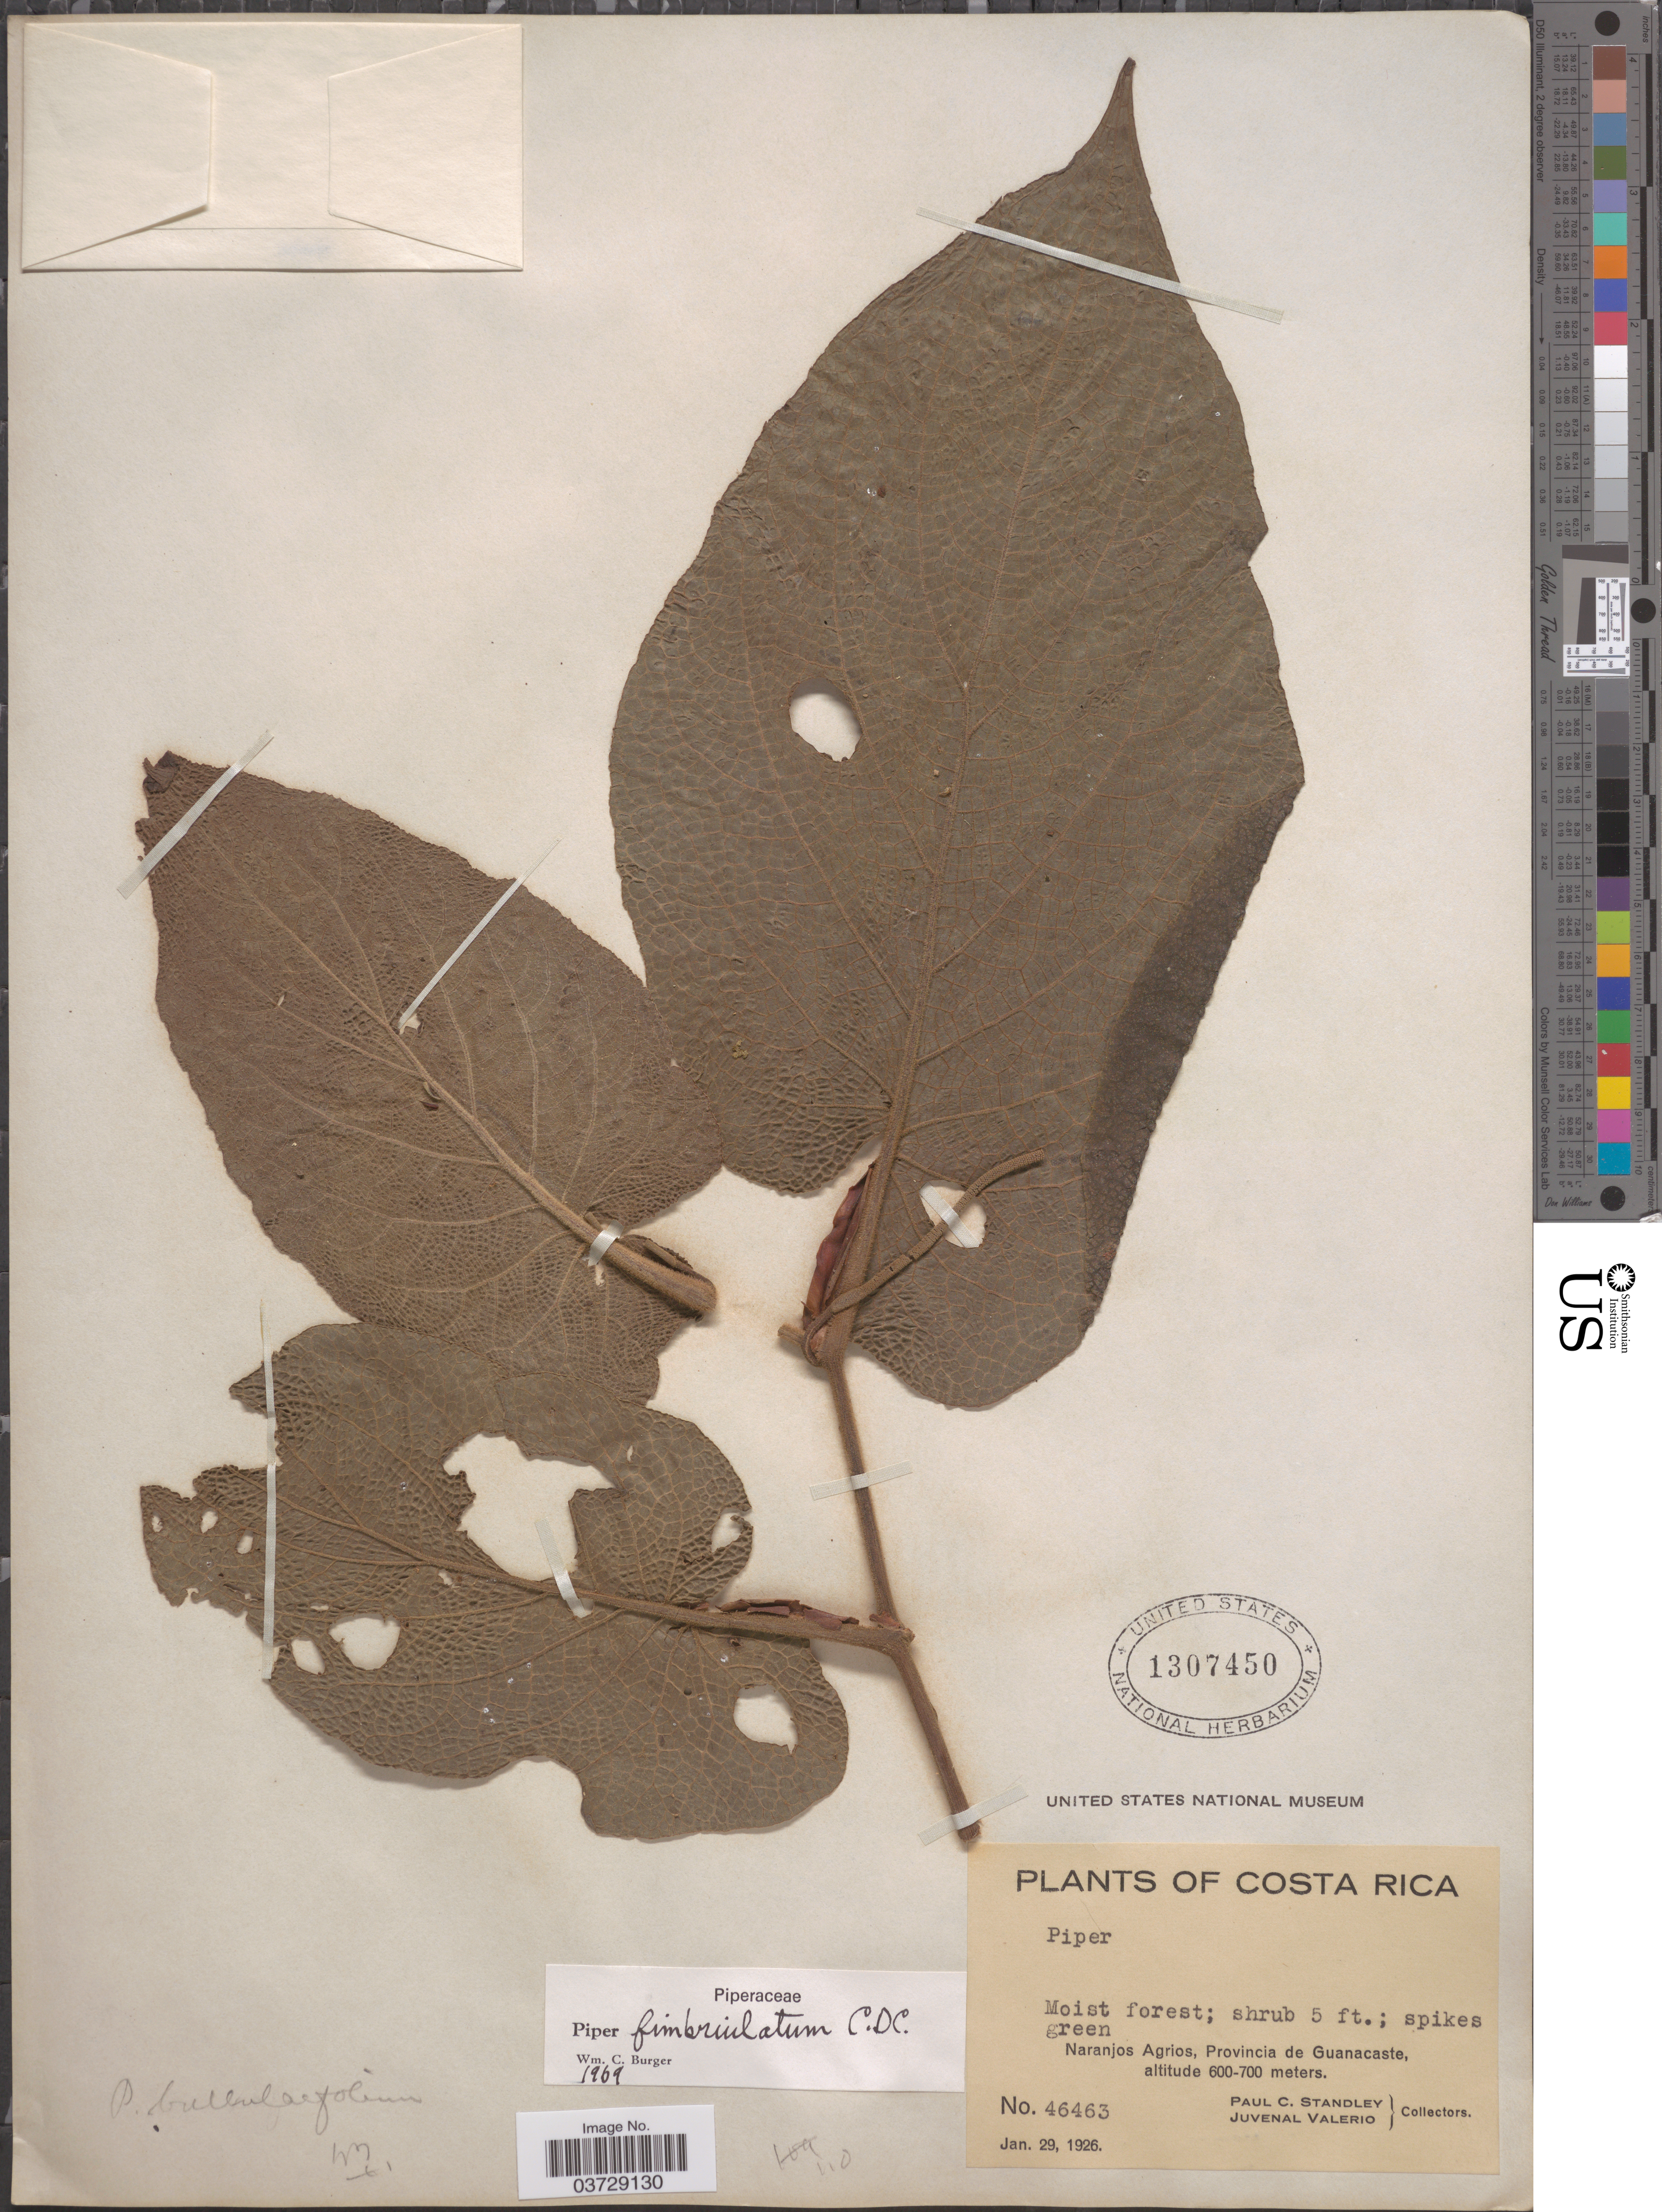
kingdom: Plantae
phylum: Tracheophyta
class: Magnoliopsida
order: Piperales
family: Piperaceae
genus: Piper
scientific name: Piper fimbriulatum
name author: C. DC.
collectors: P. C. Standley & J. Valerio R.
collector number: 46463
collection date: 1926-01-29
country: Costa Rica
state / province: Guanacaste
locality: Naranjos Agrios.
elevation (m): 600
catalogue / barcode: US 1307450